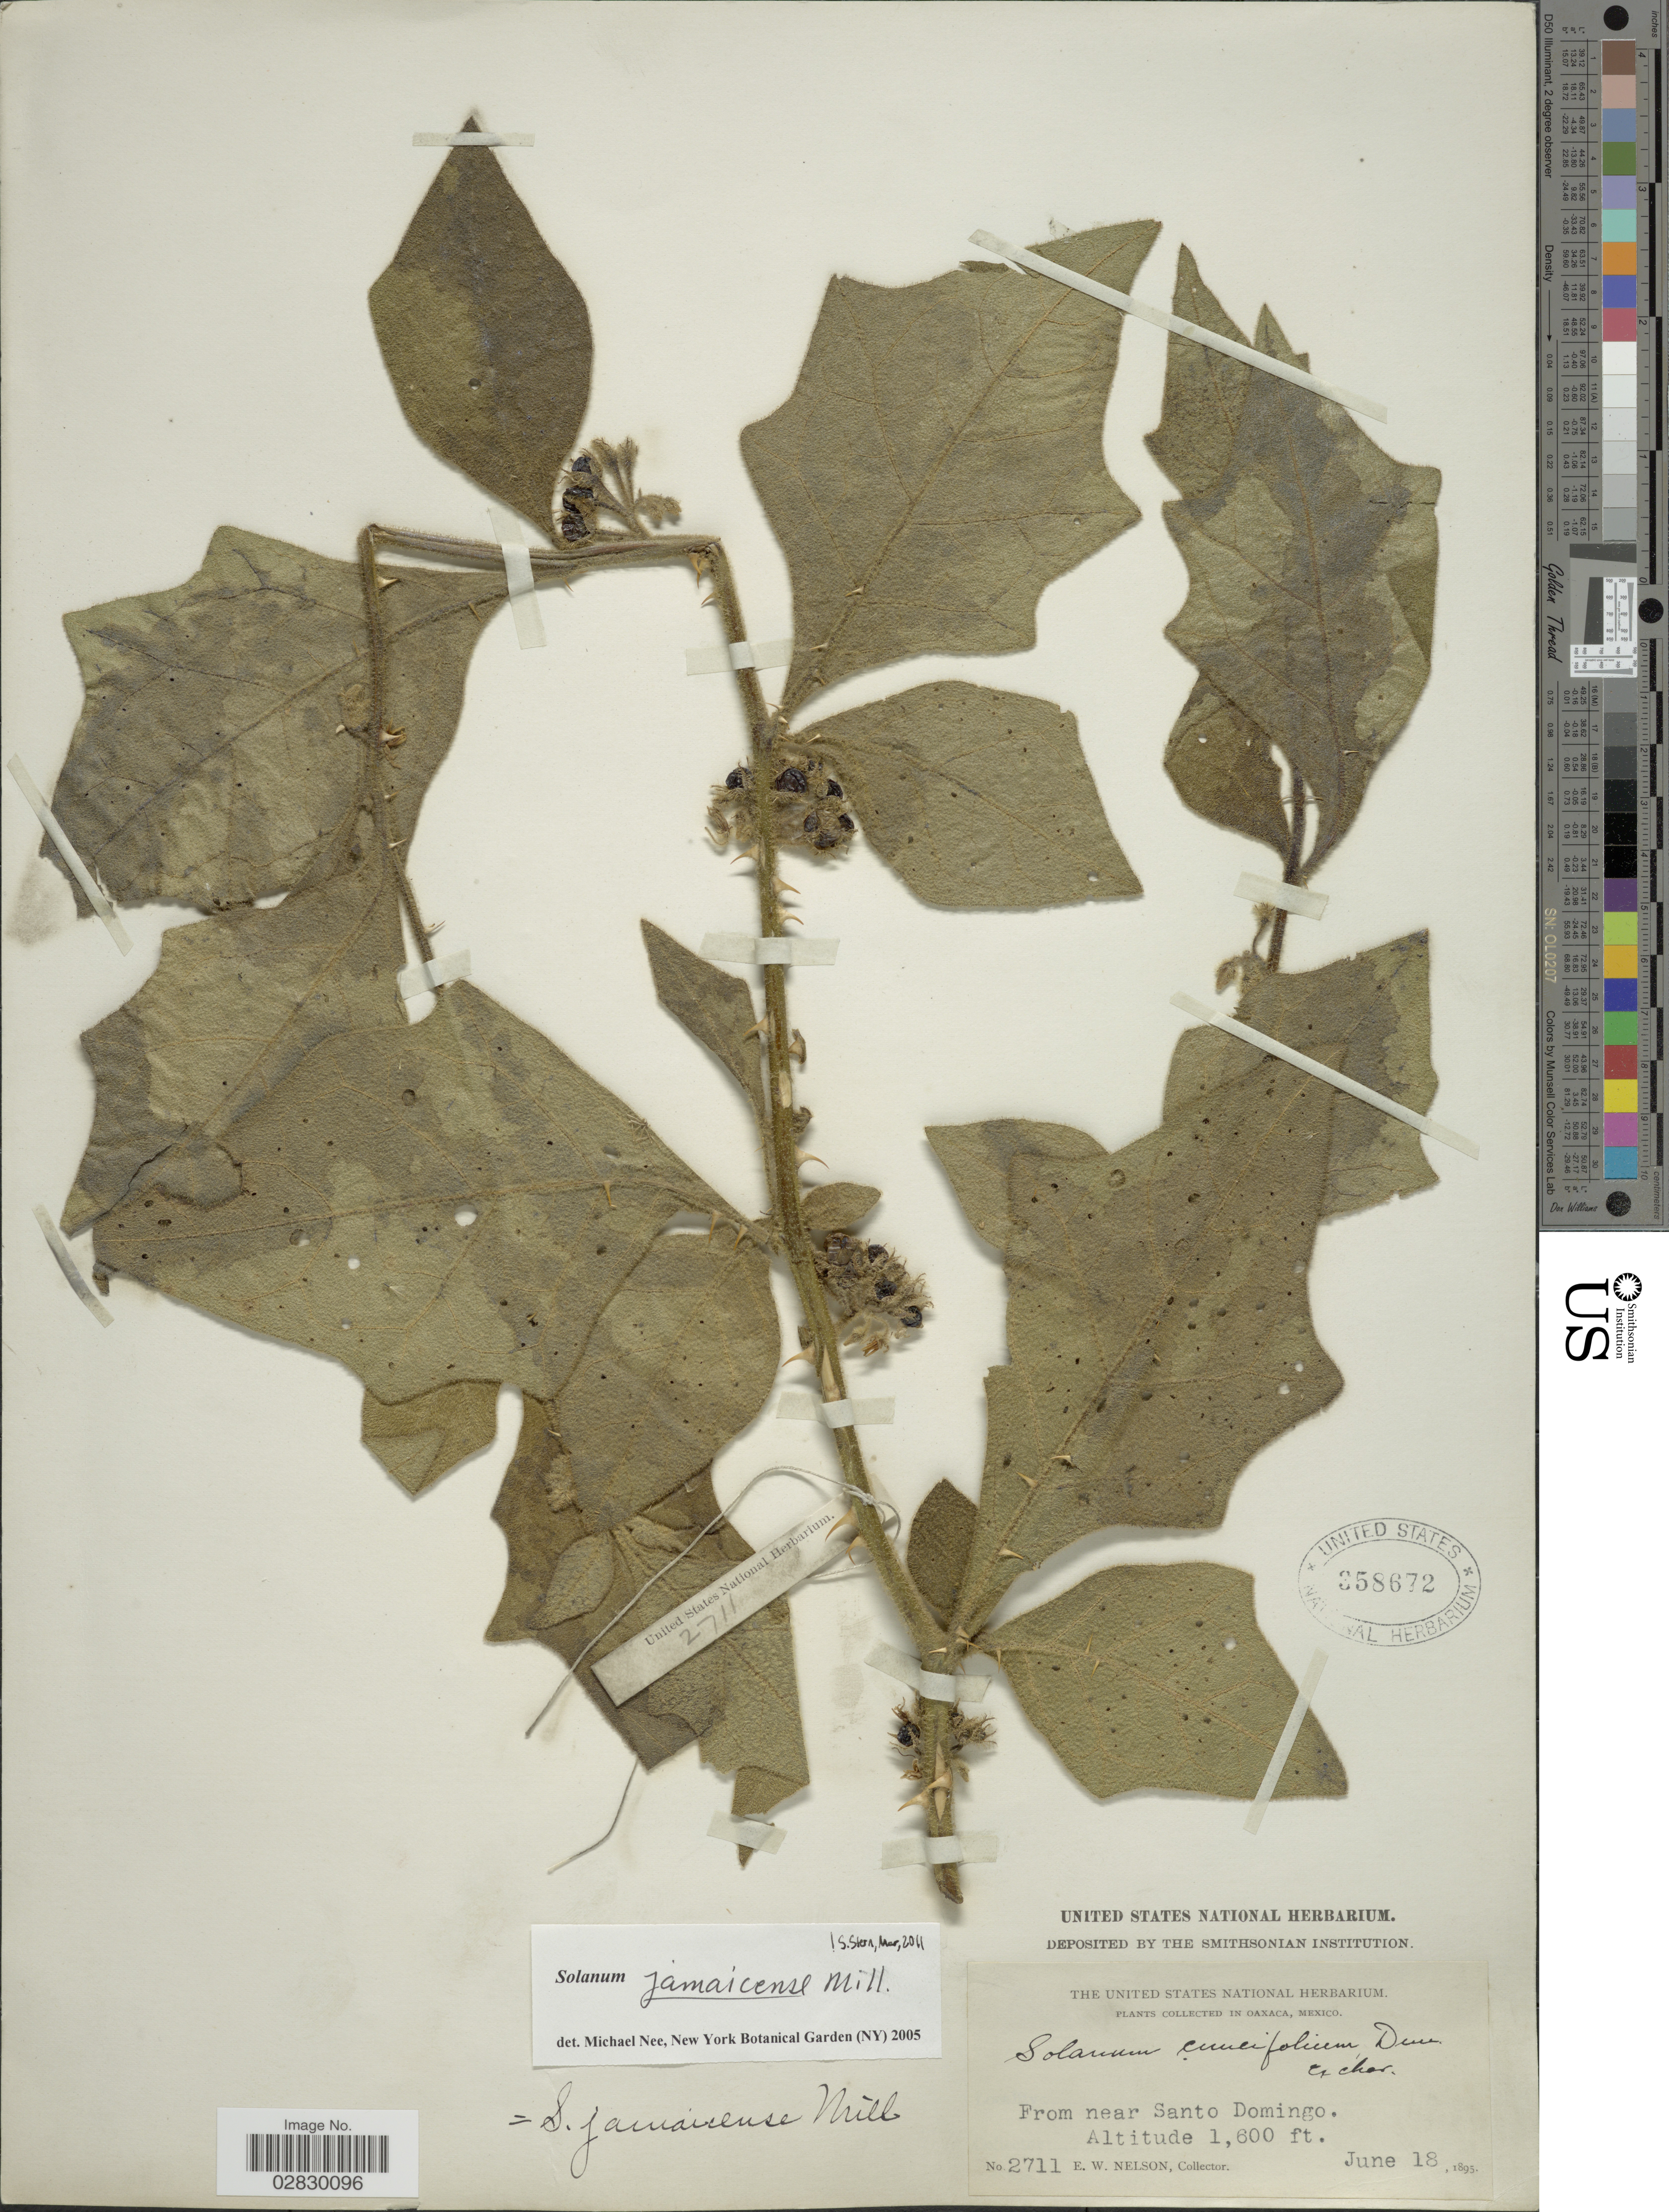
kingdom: Plantae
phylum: Tracheophyta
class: Magnoliopsida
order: Solanales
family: Solanaceae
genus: Solanum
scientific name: Solanum jamaicense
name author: Mill.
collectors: E. W. Nelson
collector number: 2711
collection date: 1895-06-18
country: Mexico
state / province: Oaxaca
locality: From near Santo Domingo.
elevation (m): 488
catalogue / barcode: US 358672